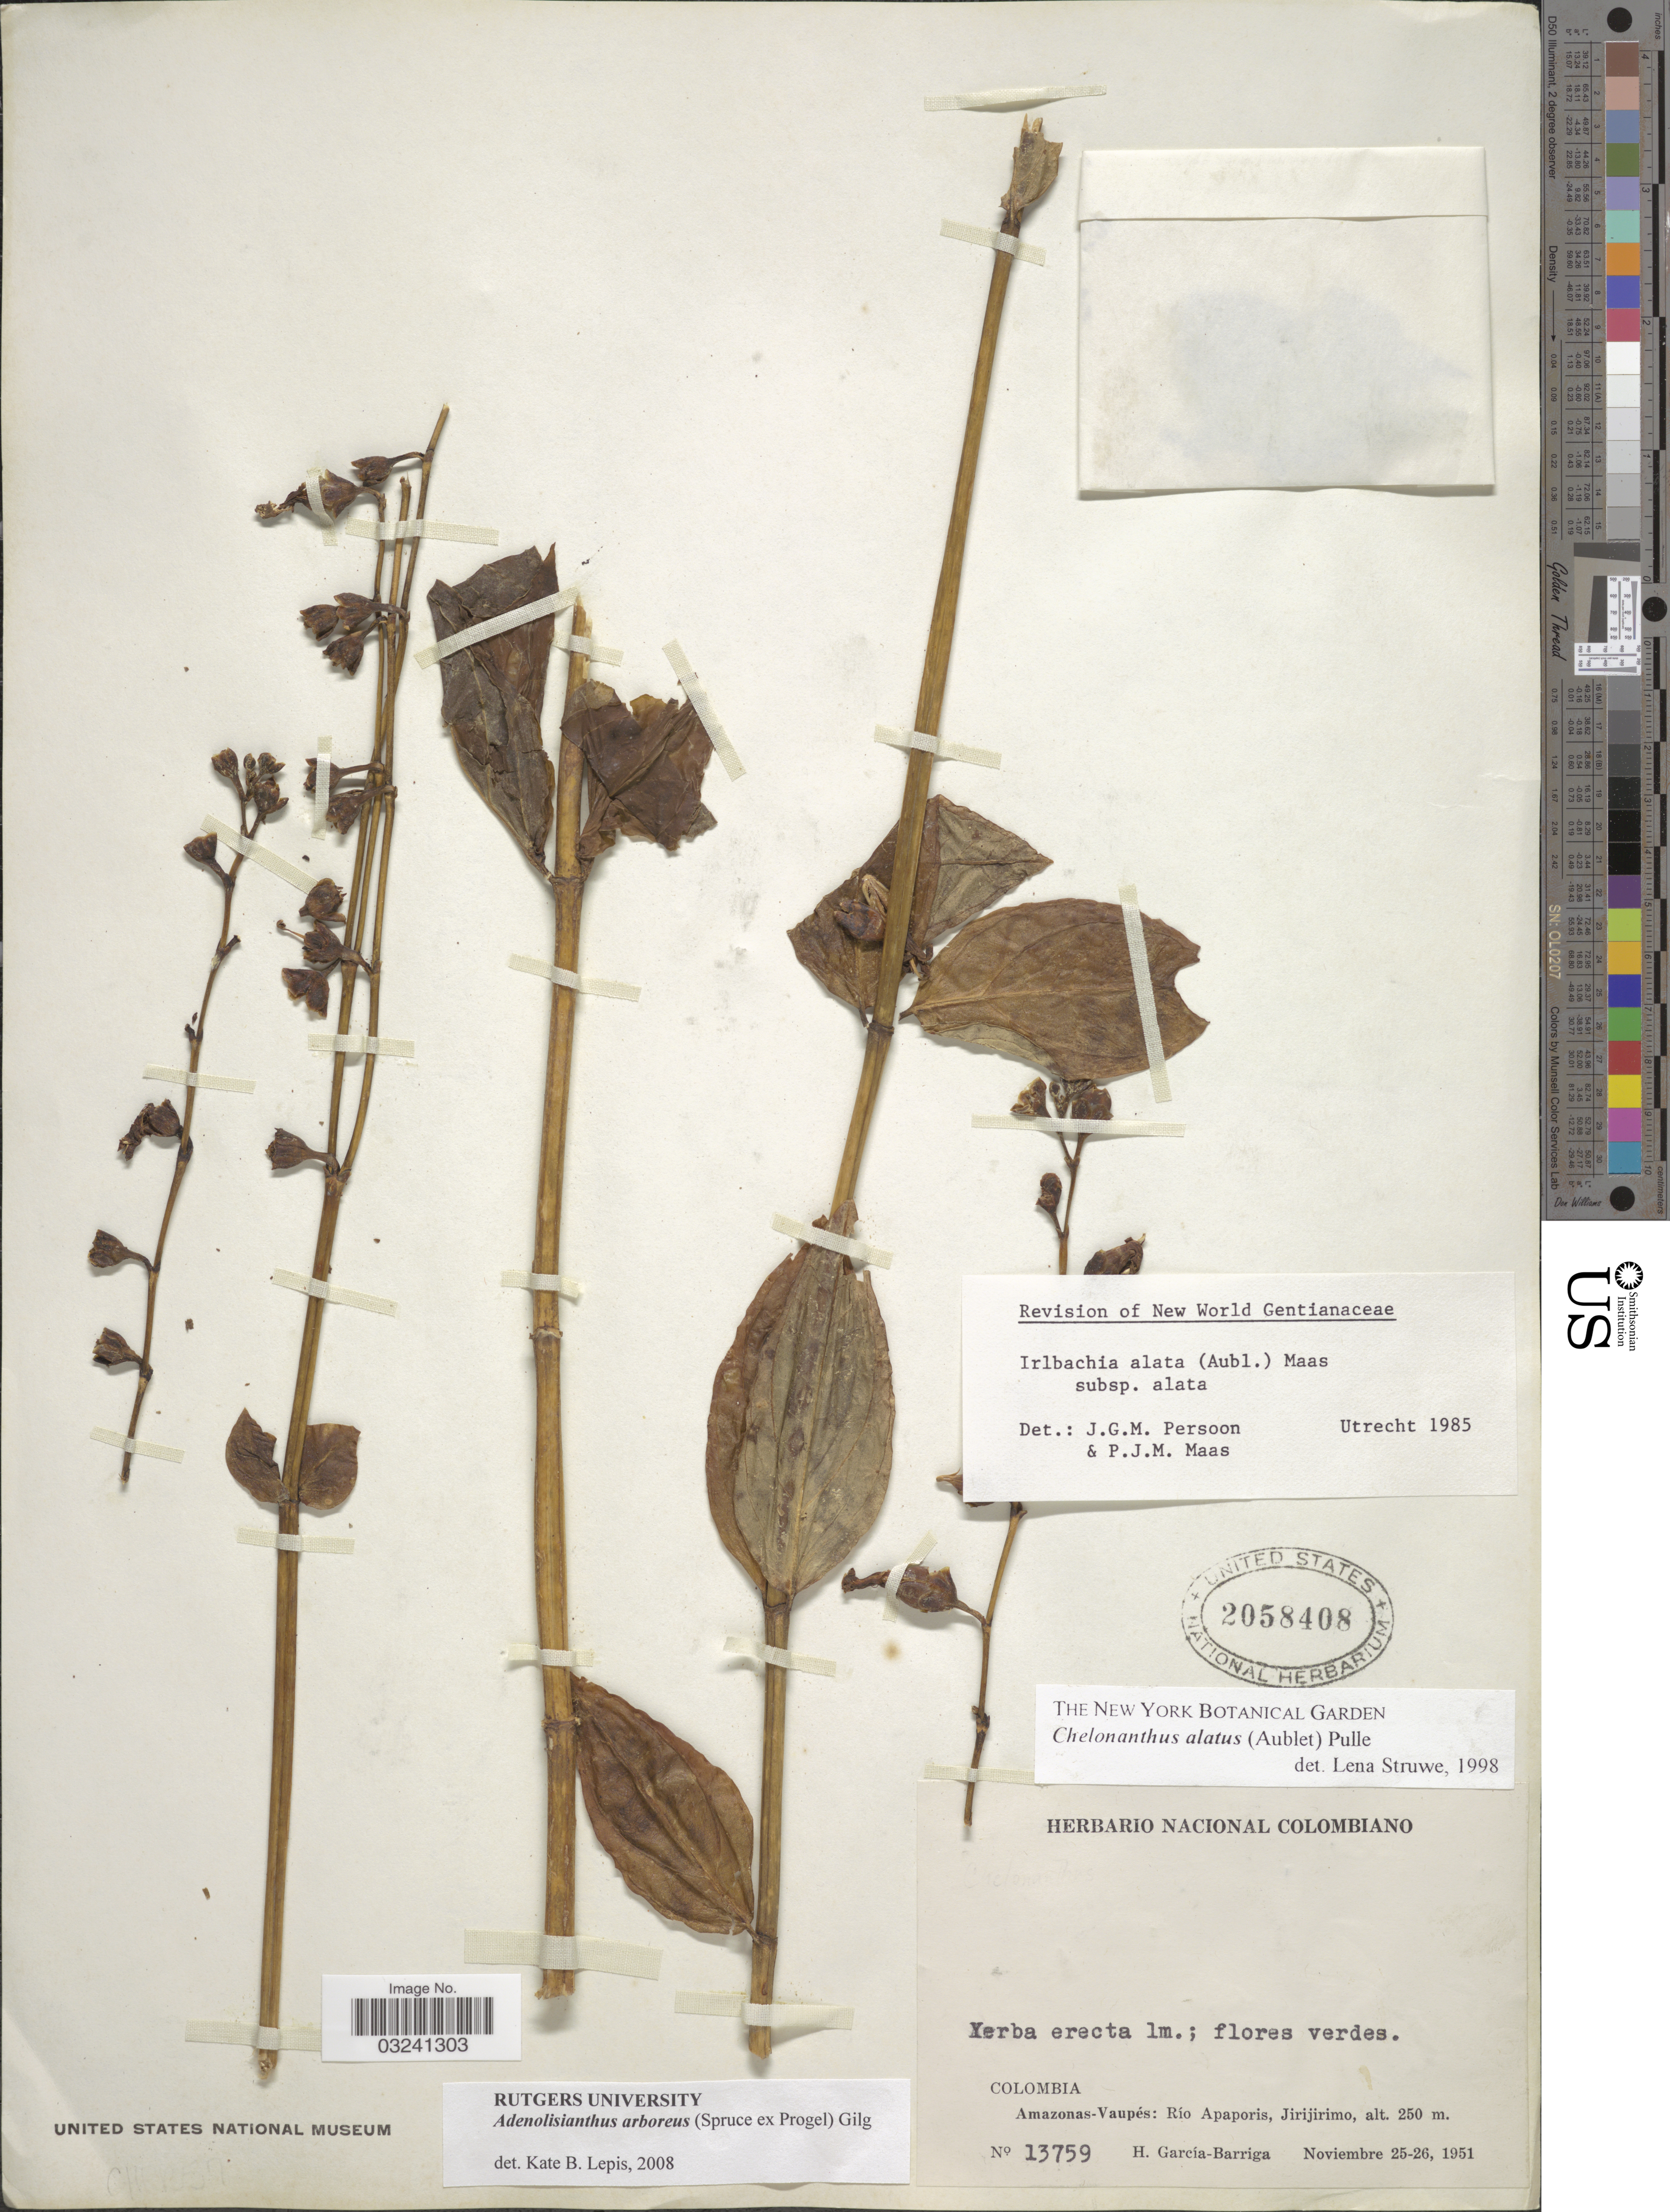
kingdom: Plantae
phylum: Tracheophyta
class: Magnoliopsida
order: Gentianales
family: Gentianaceae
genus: Adenolisianthus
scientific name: Adenolisianthus arboreus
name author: (Spruce ex Progel) Gilg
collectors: H. García Barriga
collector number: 13759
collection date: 1951-11-25/1951-11-26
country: Colombia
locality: Amazonas-Vaupés: Río Apaporis, Jirijirimo.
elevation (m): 250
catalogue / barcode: US 2058408